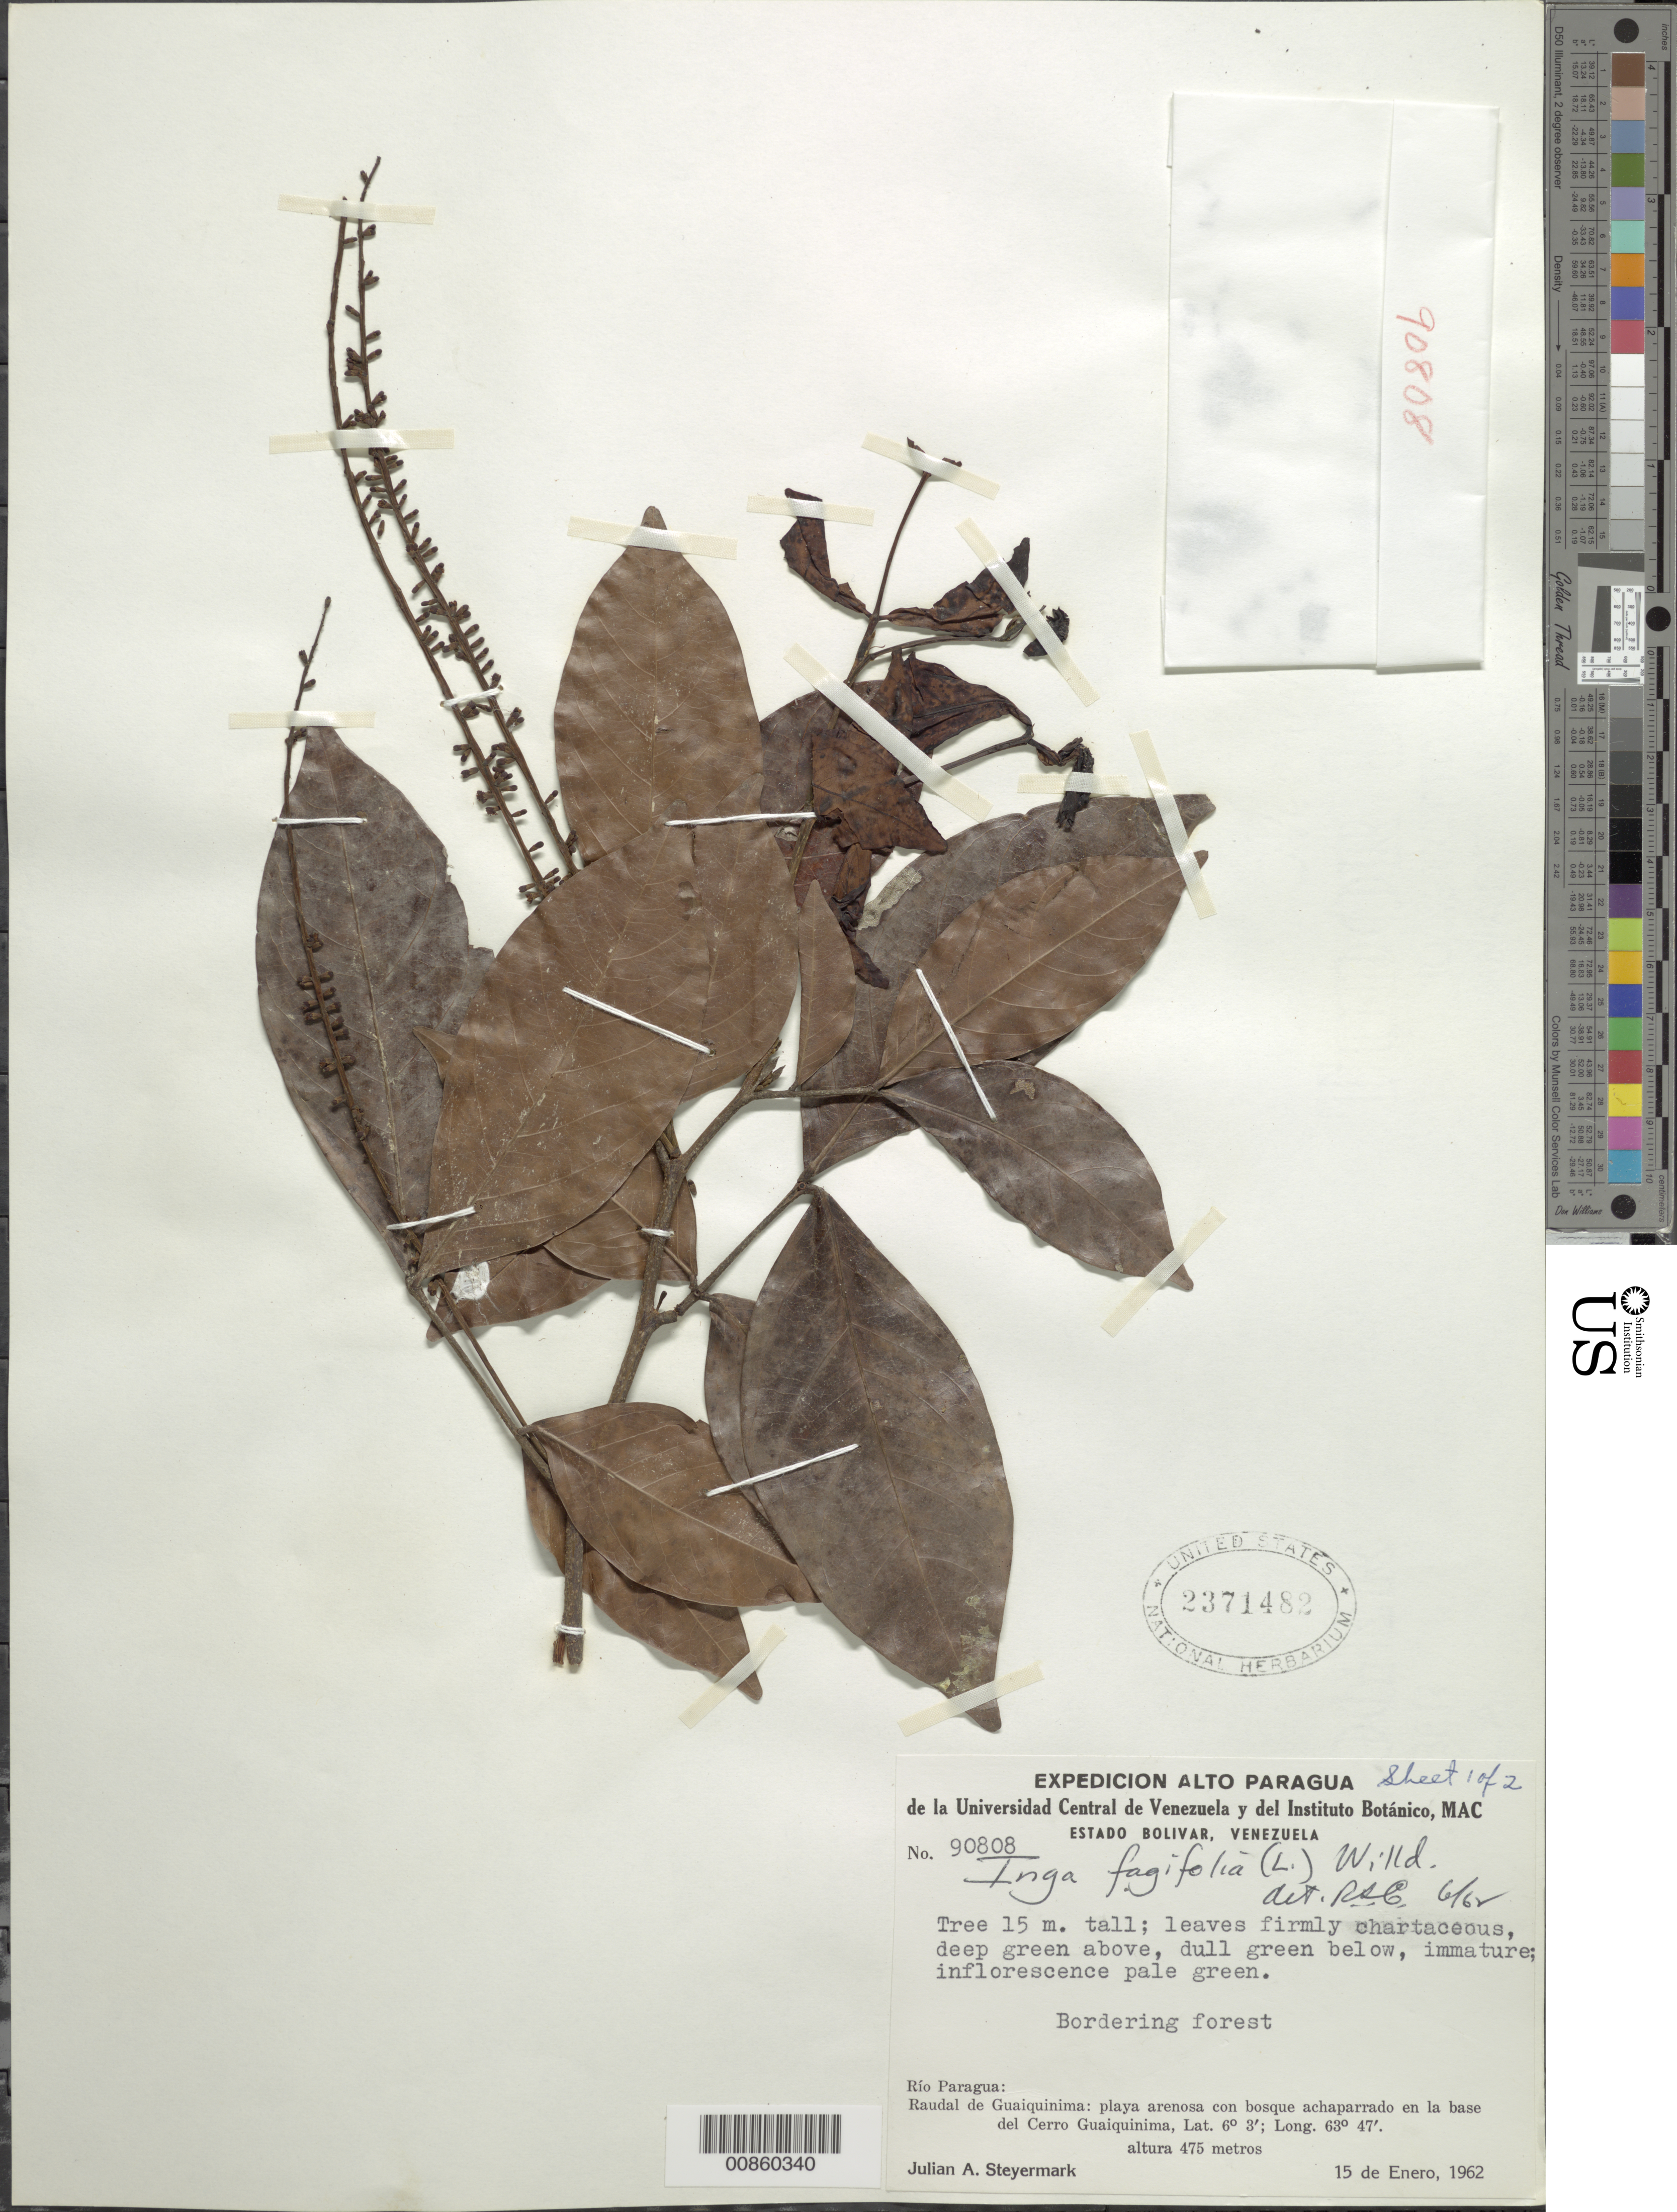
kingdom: Plantae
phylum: Tracheophyta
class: Magnoliopsida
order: Fabales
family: Fabaceae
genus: Inga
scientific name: Inga laurina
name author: (Sw.) Willd.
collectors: J. Steyermark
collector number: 90808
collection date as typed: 15-Jan-62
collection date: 1962-01-15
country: Venezuela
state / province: Bolívar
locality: Río Paragua, raudal de Guaiquinima, base of Cerro Guaiquinima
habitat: Bordering forest. Playa arenosa con bosque achaparrado en la base de cerro.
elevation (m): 475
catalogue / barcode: US 2371482